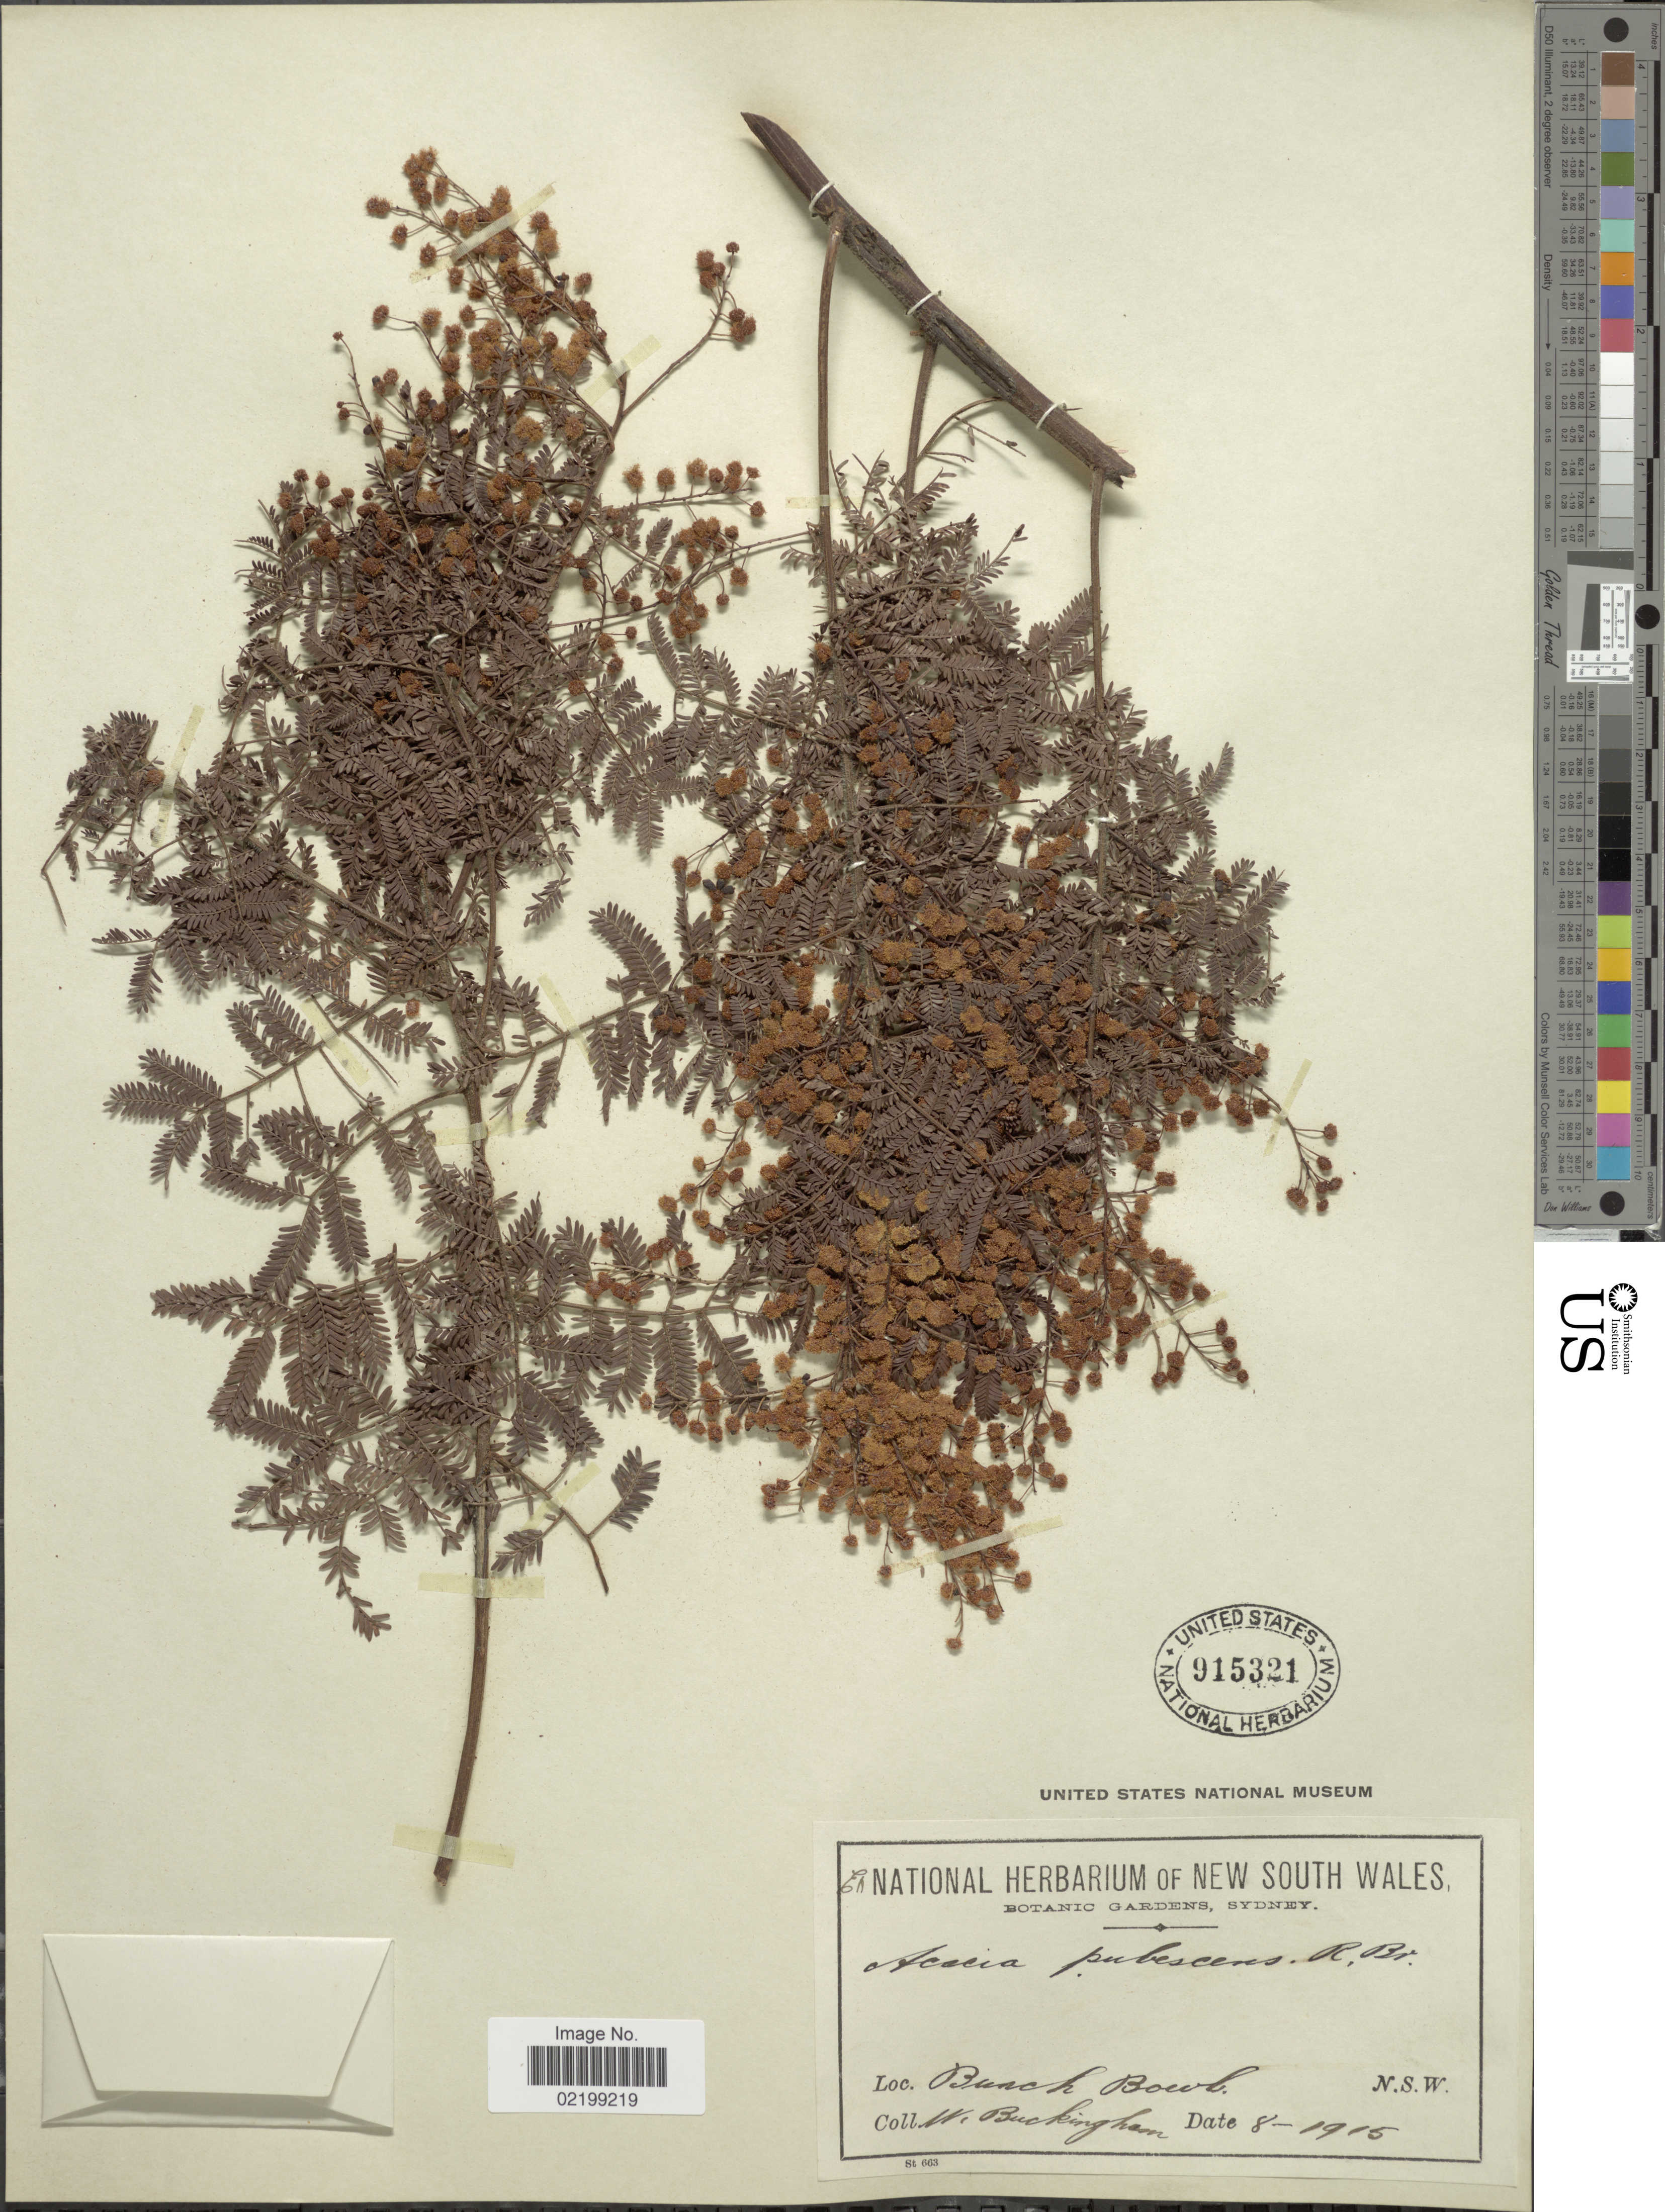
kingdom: Plantae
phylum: Tracheophyta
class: Magnoliopsida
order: Fabales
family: Fabaceae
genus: Acacia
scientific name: Acacia pubescens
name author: (Vent.) R. Br.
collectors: N. Buckingham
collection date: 1915-08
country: Australia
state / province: New South Wales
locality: Bunch Bowl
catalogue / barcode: US 915321